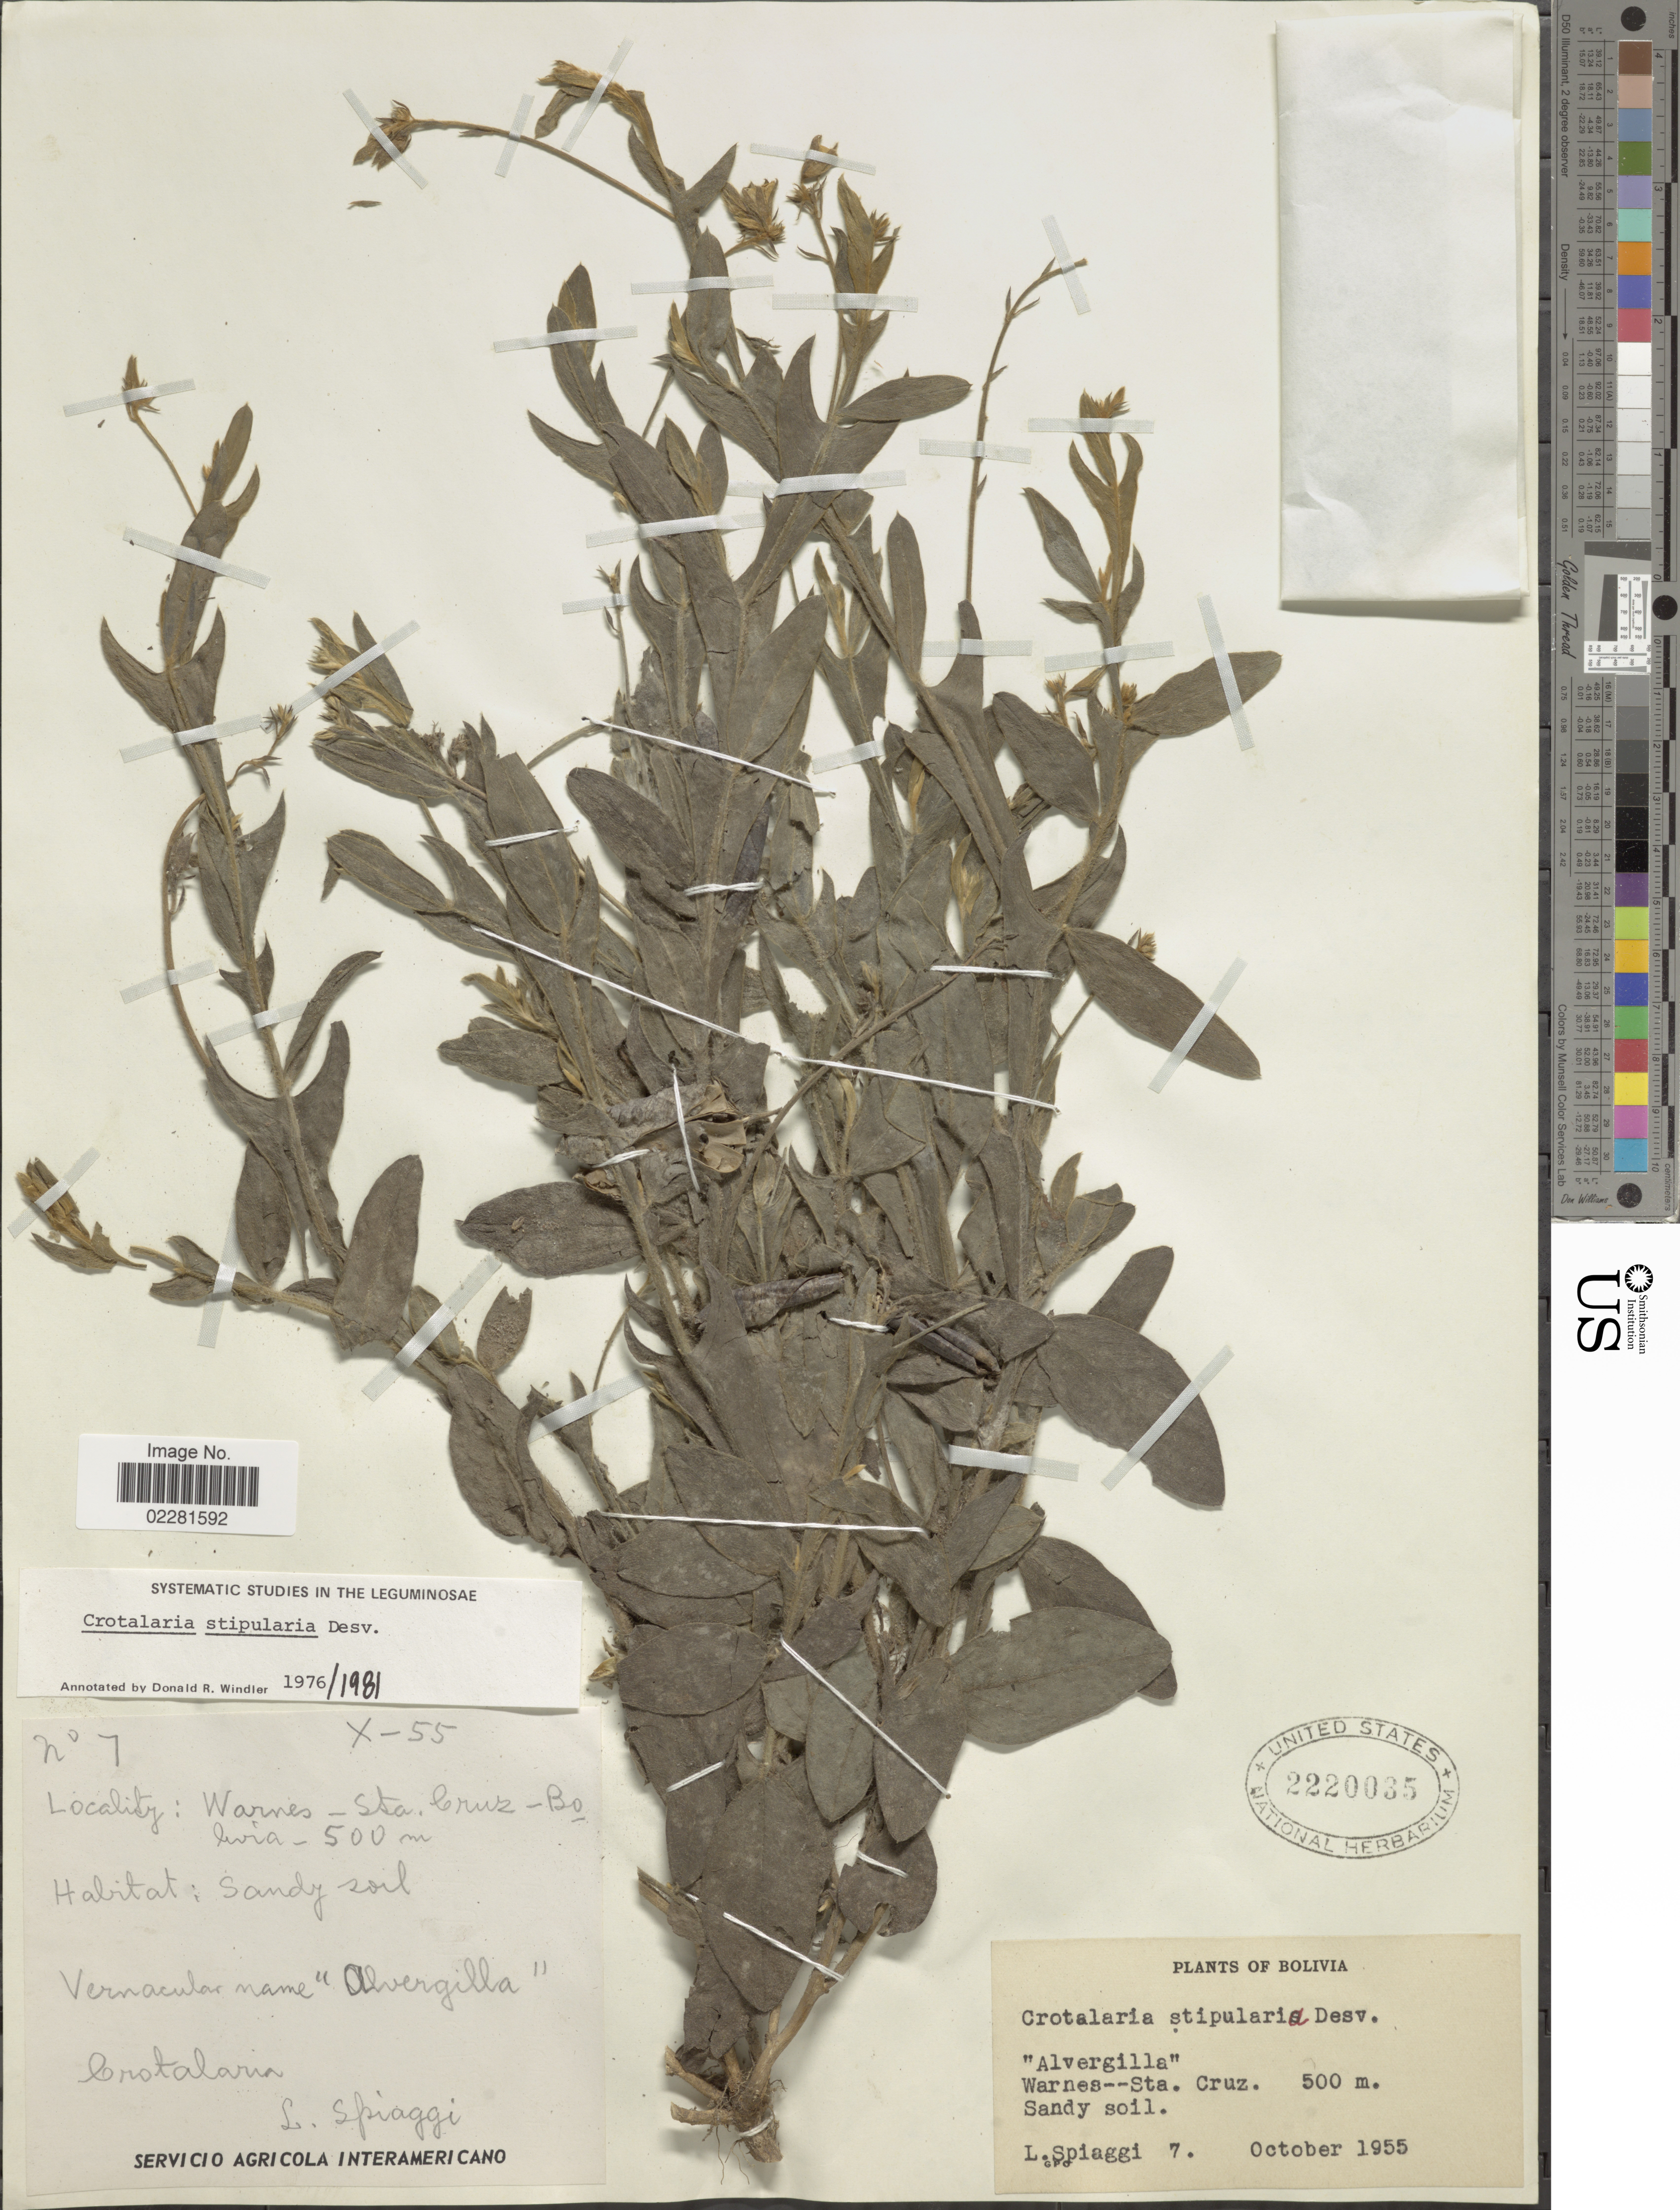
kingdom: Plantae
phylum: Tracheophyta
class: Magnoliopsida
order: Fabales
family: Fabaceae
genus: Crotalaria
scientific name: Crotalaria stipularia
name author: Desv.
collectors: L. Spiaggi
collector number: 7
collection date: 1955-10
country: Bolivia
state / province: Santa Cruz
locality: Warnes-Sta. Cruz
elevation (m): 500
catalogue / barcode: US 2220035